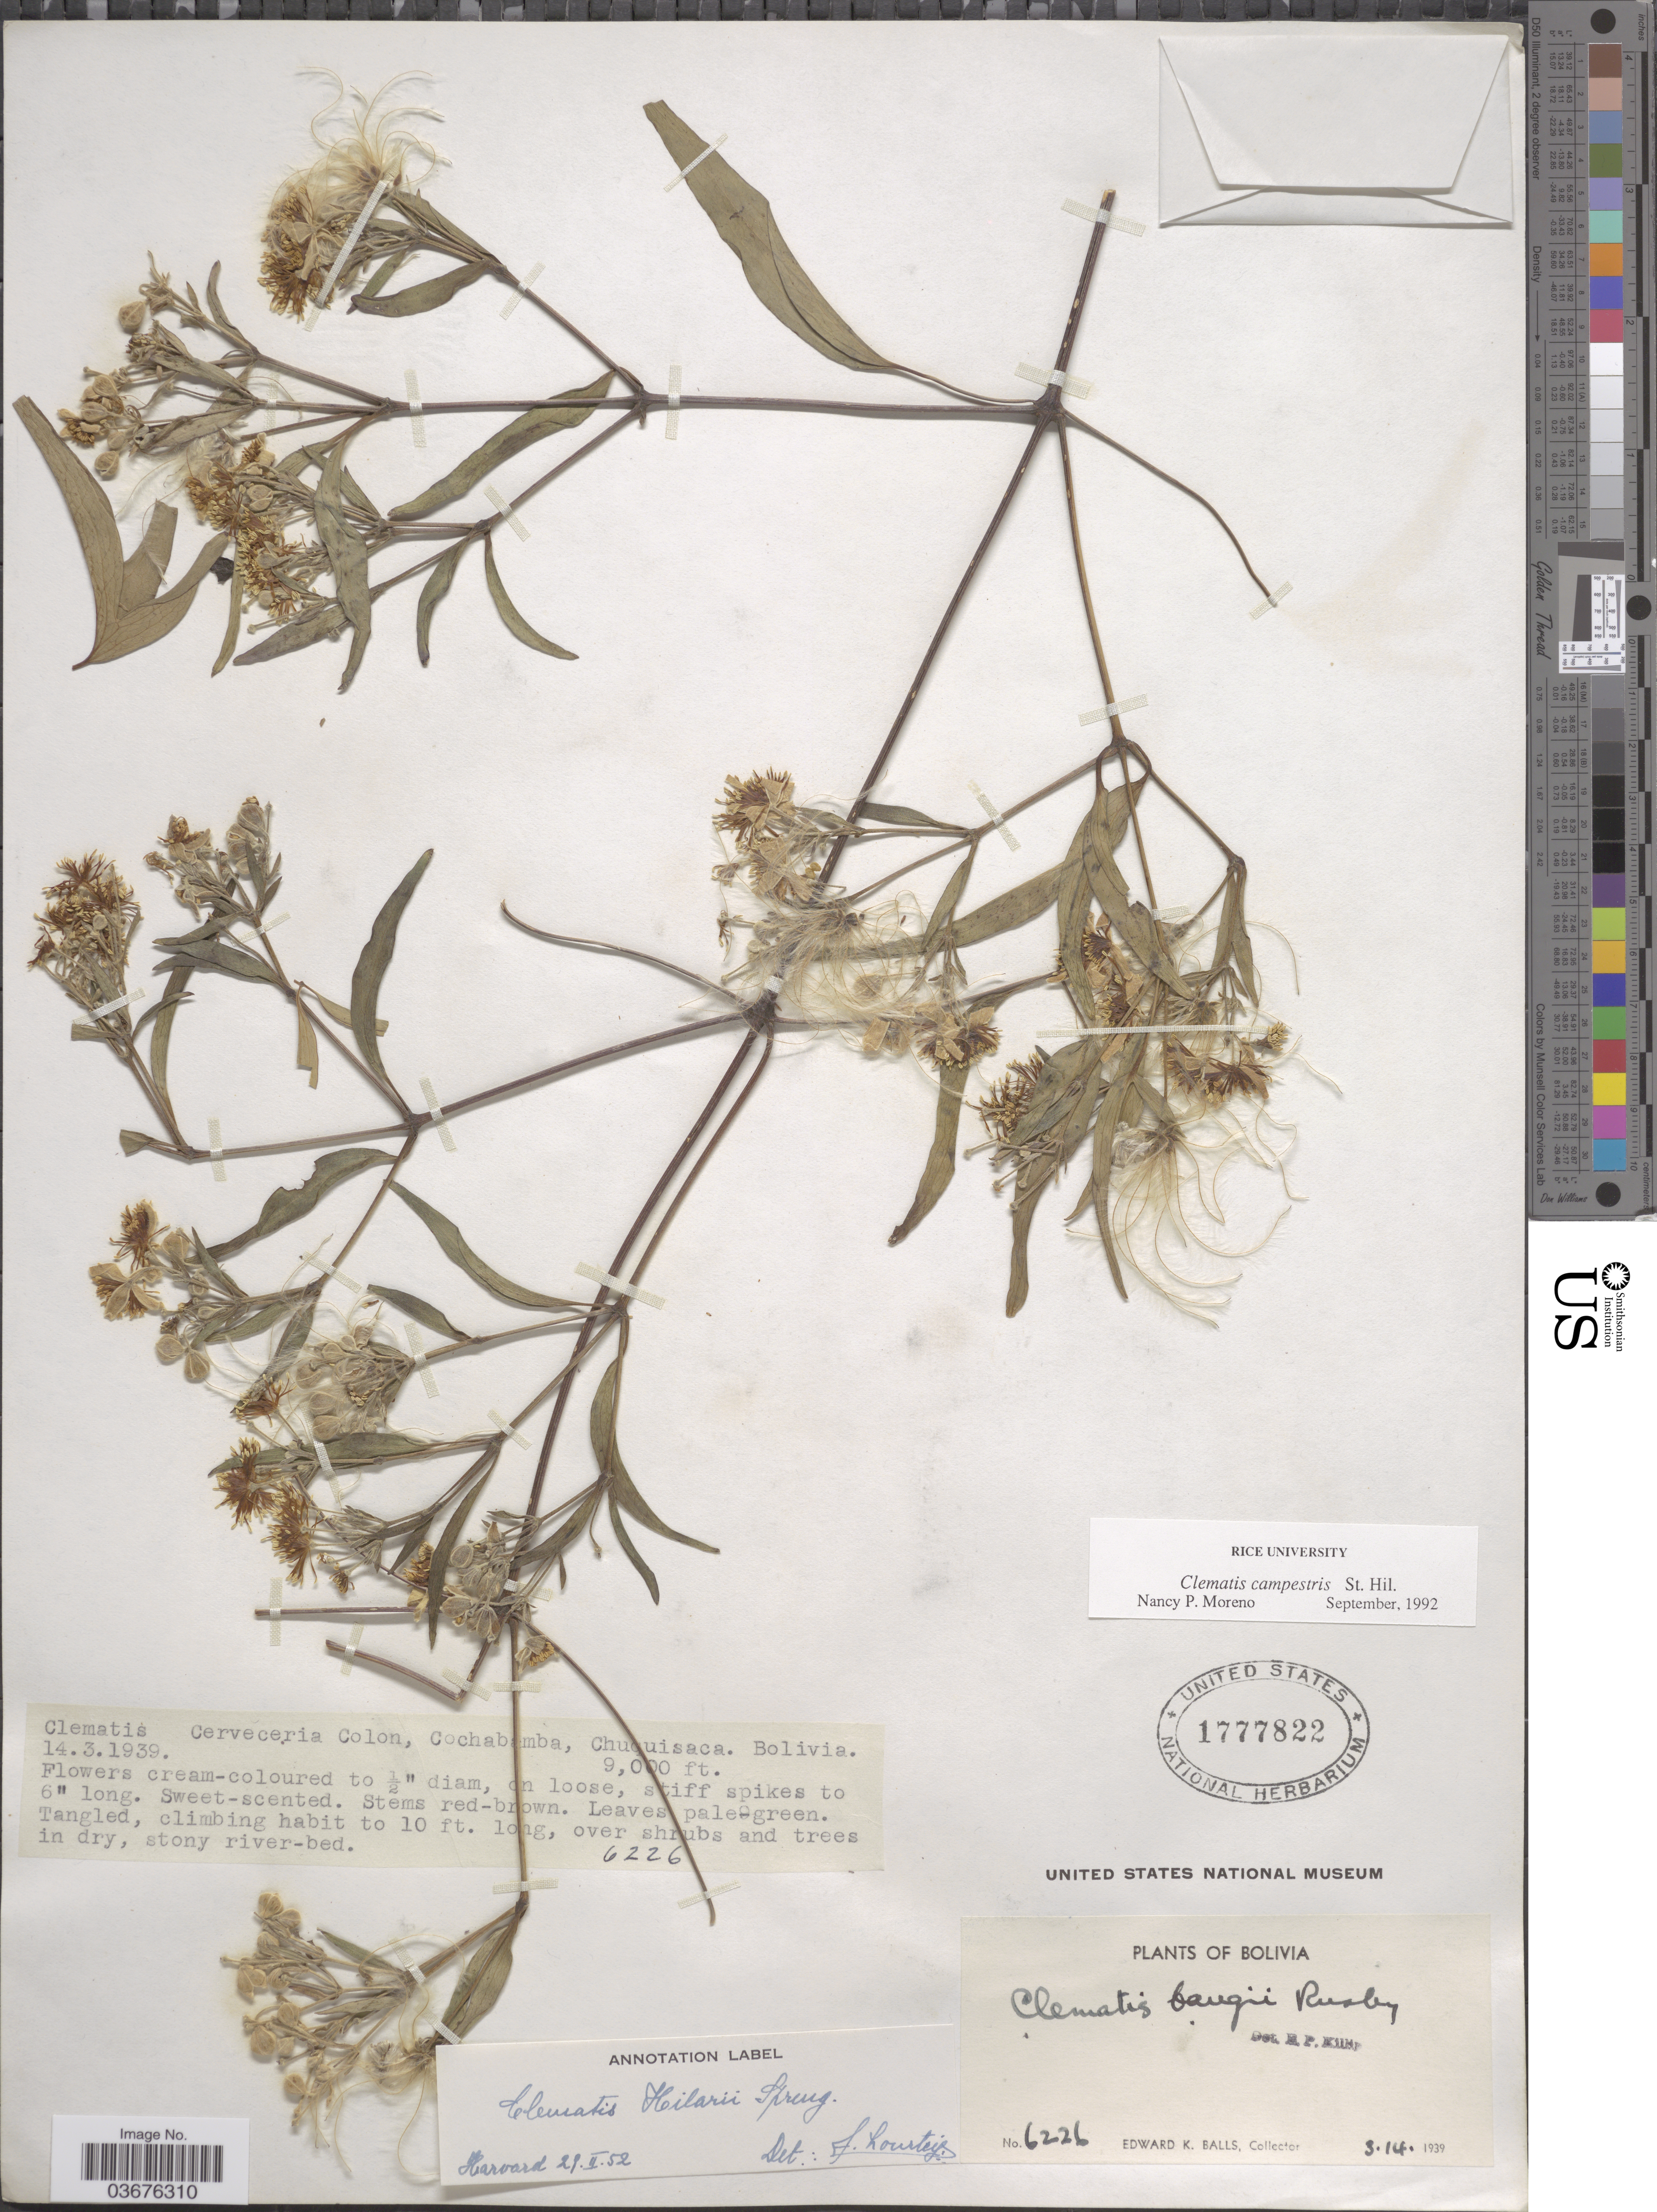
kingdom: Plantae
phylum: Tracheophyta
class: Magnoliopsida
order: Ranunculales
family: Ranunculaceae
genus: Clematis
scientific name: Clematis campestris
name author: A. St.-Hil.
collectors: E. K. Balls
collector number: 6226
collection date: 1939-03-14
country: Bolivia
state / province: Cochabamba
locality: Cerveceria Colon, Chuquisaca.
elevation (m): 2743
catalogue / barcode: US 1777822